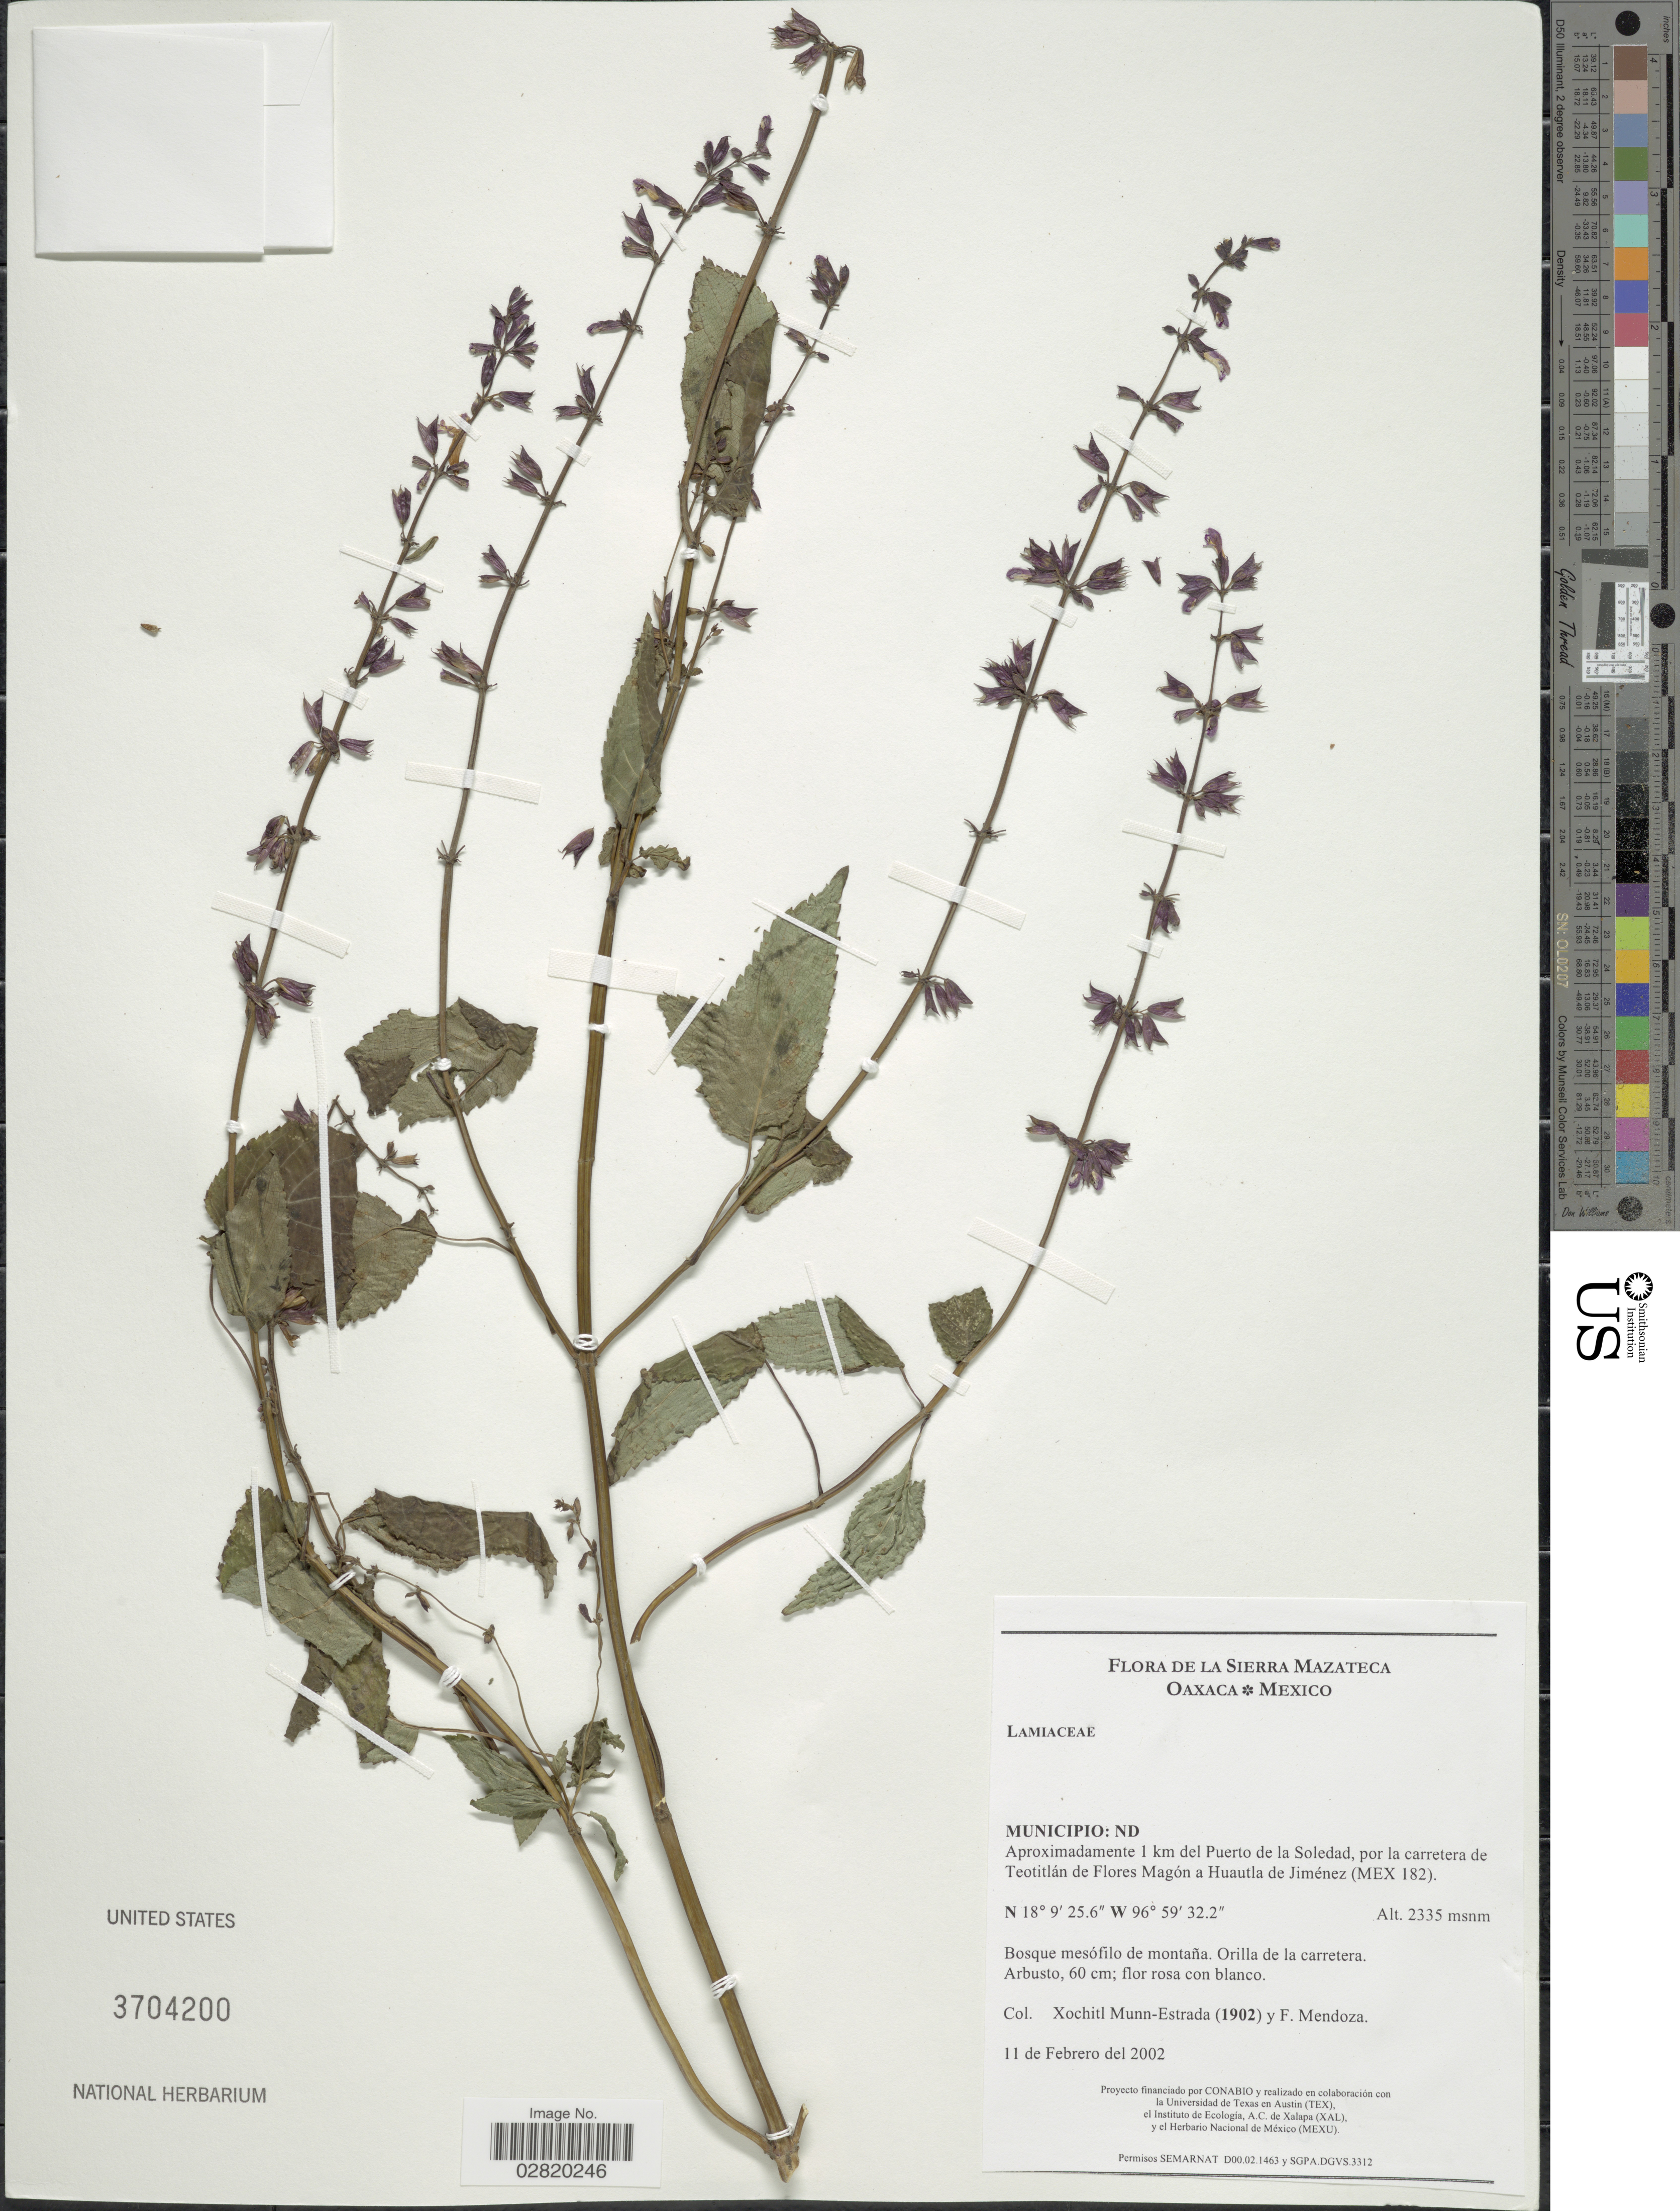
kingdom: Plantae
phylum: Tracheophyta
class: Magnoliopsida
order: Lamiales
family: Lamiaceae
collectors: X. Munn-Estrada & F. Mendoza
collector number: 1902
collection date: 2002-02-11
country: Mexico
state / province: Oaxaca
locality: La Sierra Mazateca. Municipio: ND. Aproximadamente 1 km del Puerto de la Soledad, por la carretera de Teotitlán de Flores Magón a Huautla de Jiménez (MEX 182).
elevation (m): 2335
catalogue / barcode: US 3704200